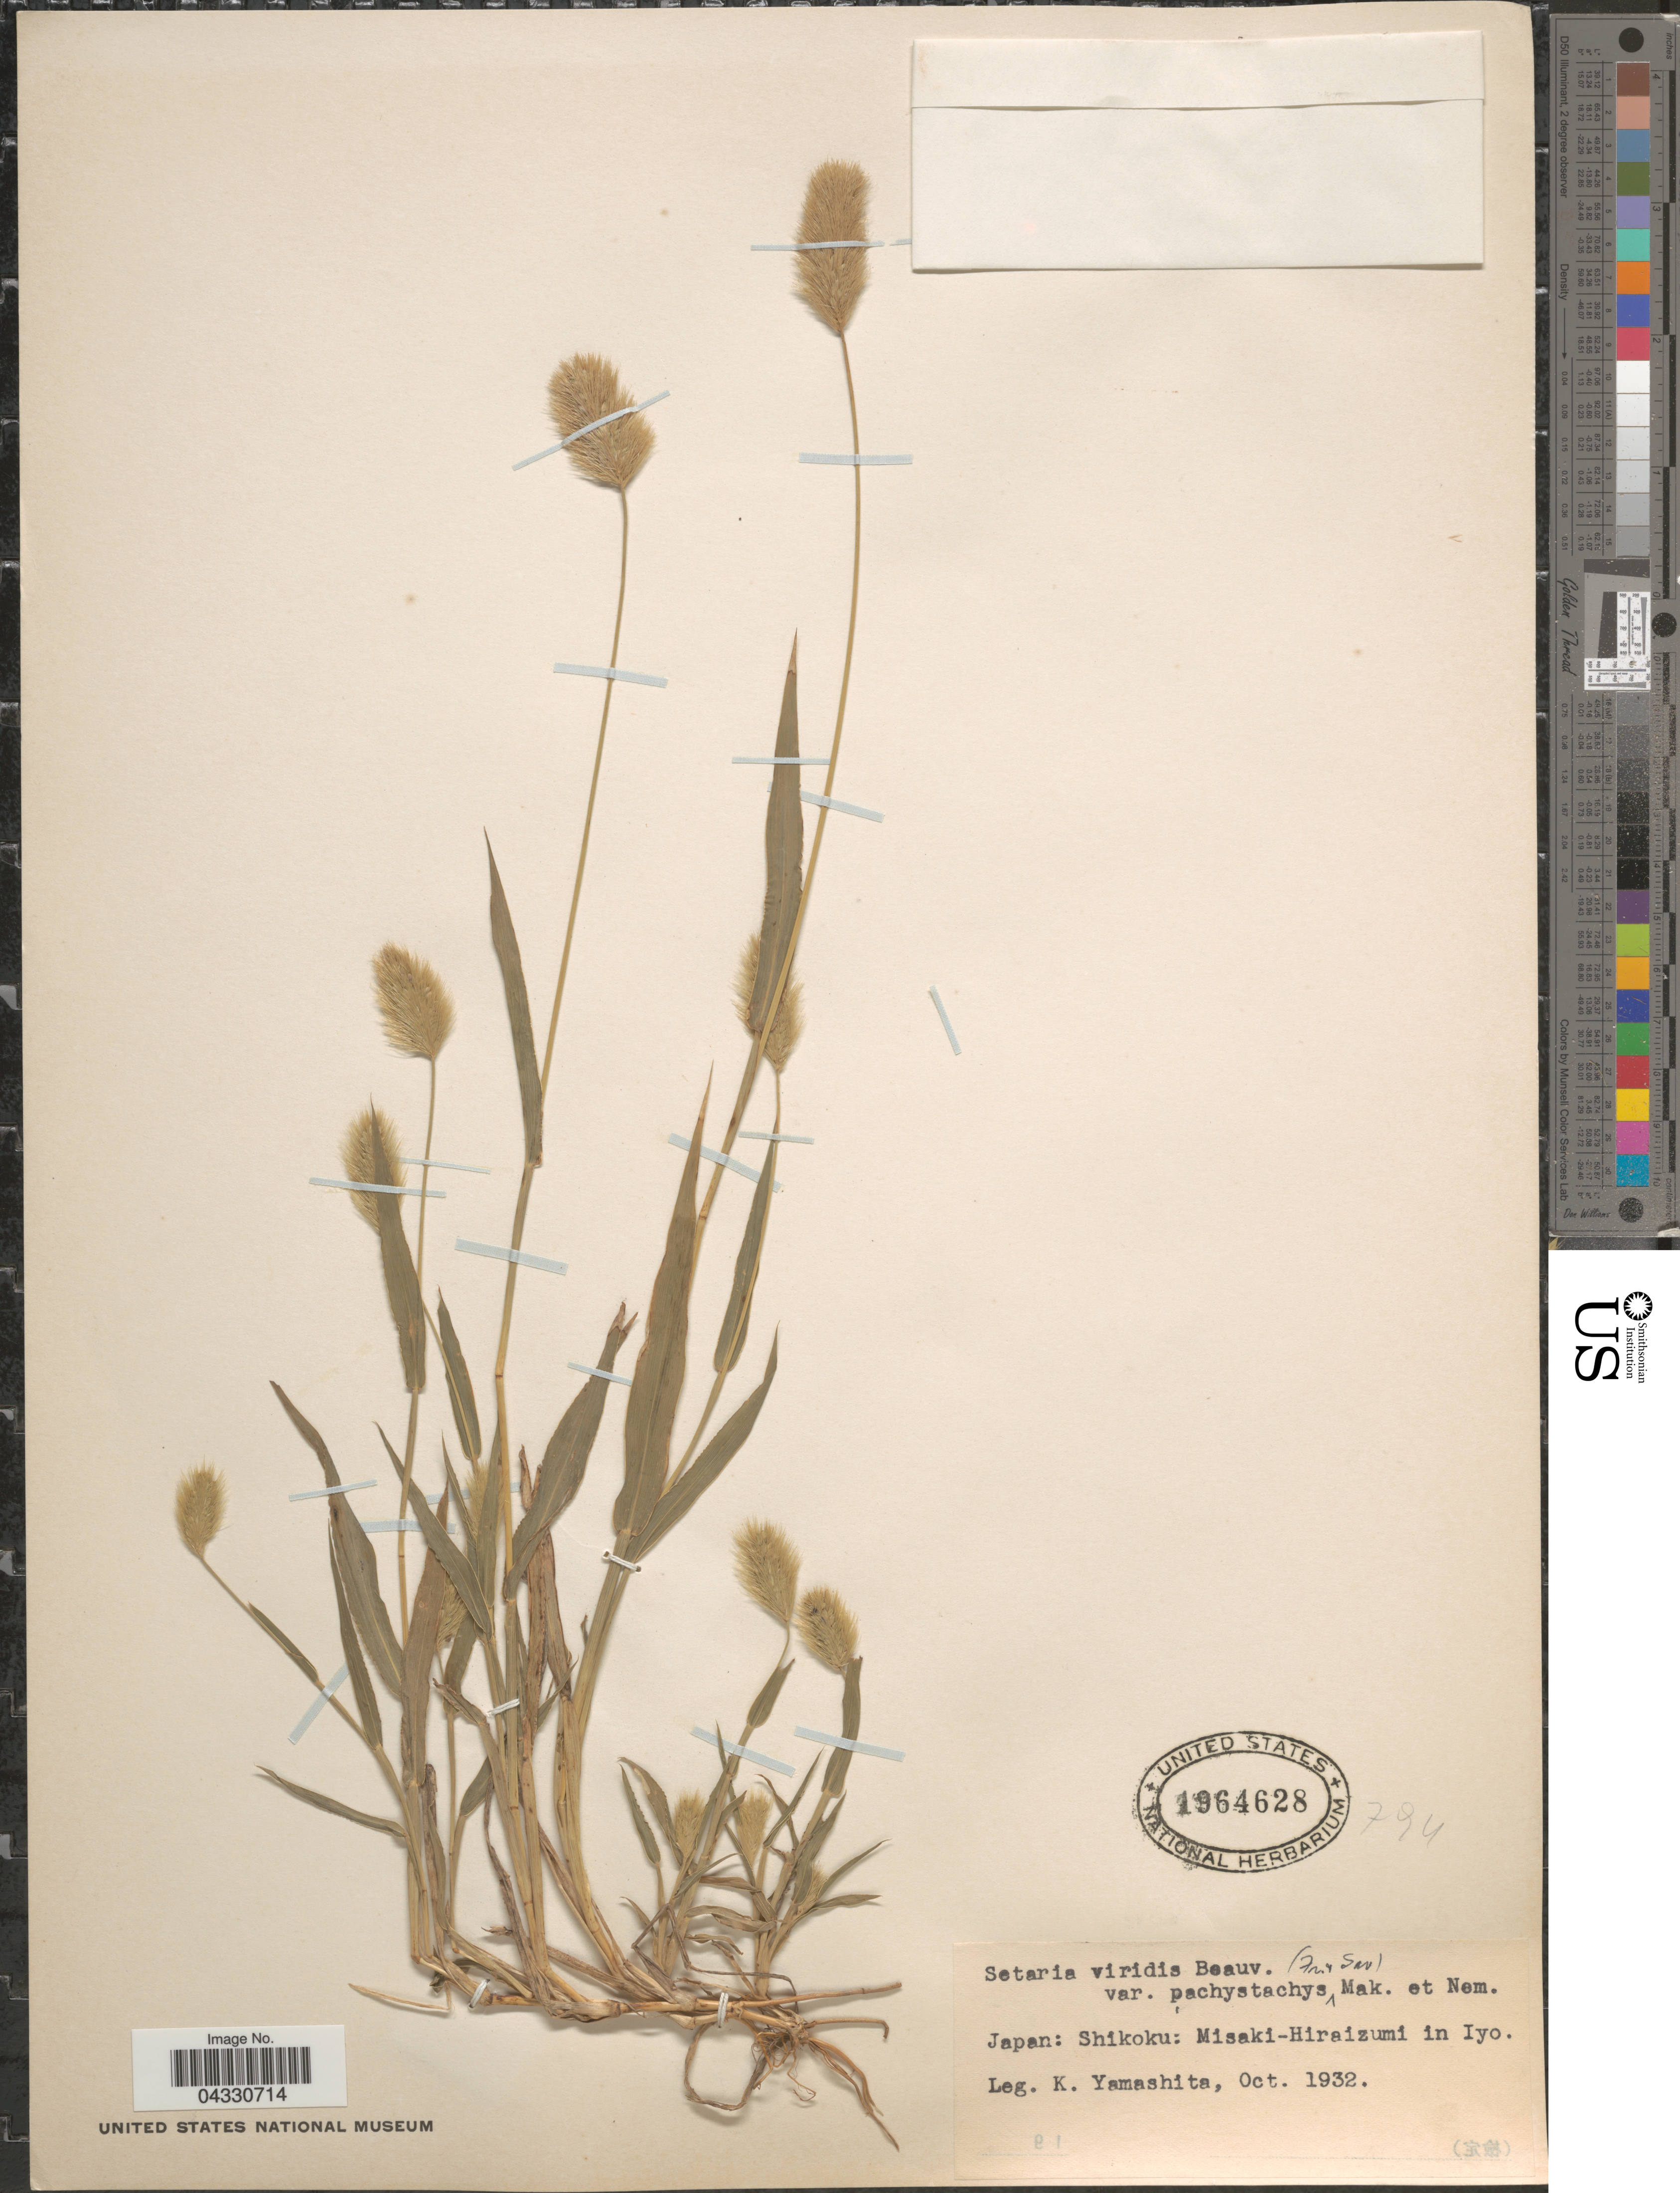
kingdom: Plantae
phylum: Tracheophyta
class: Liliopsida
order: Poales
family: Poaceae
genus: Setaria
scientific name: Setaria viridis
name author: (L.) P. Beauv.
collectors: K. Yamashita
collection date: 1932-10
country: Japan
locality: Shikoku: Misaki-Hiraizumi in Iyo.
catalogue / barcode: US 1964628